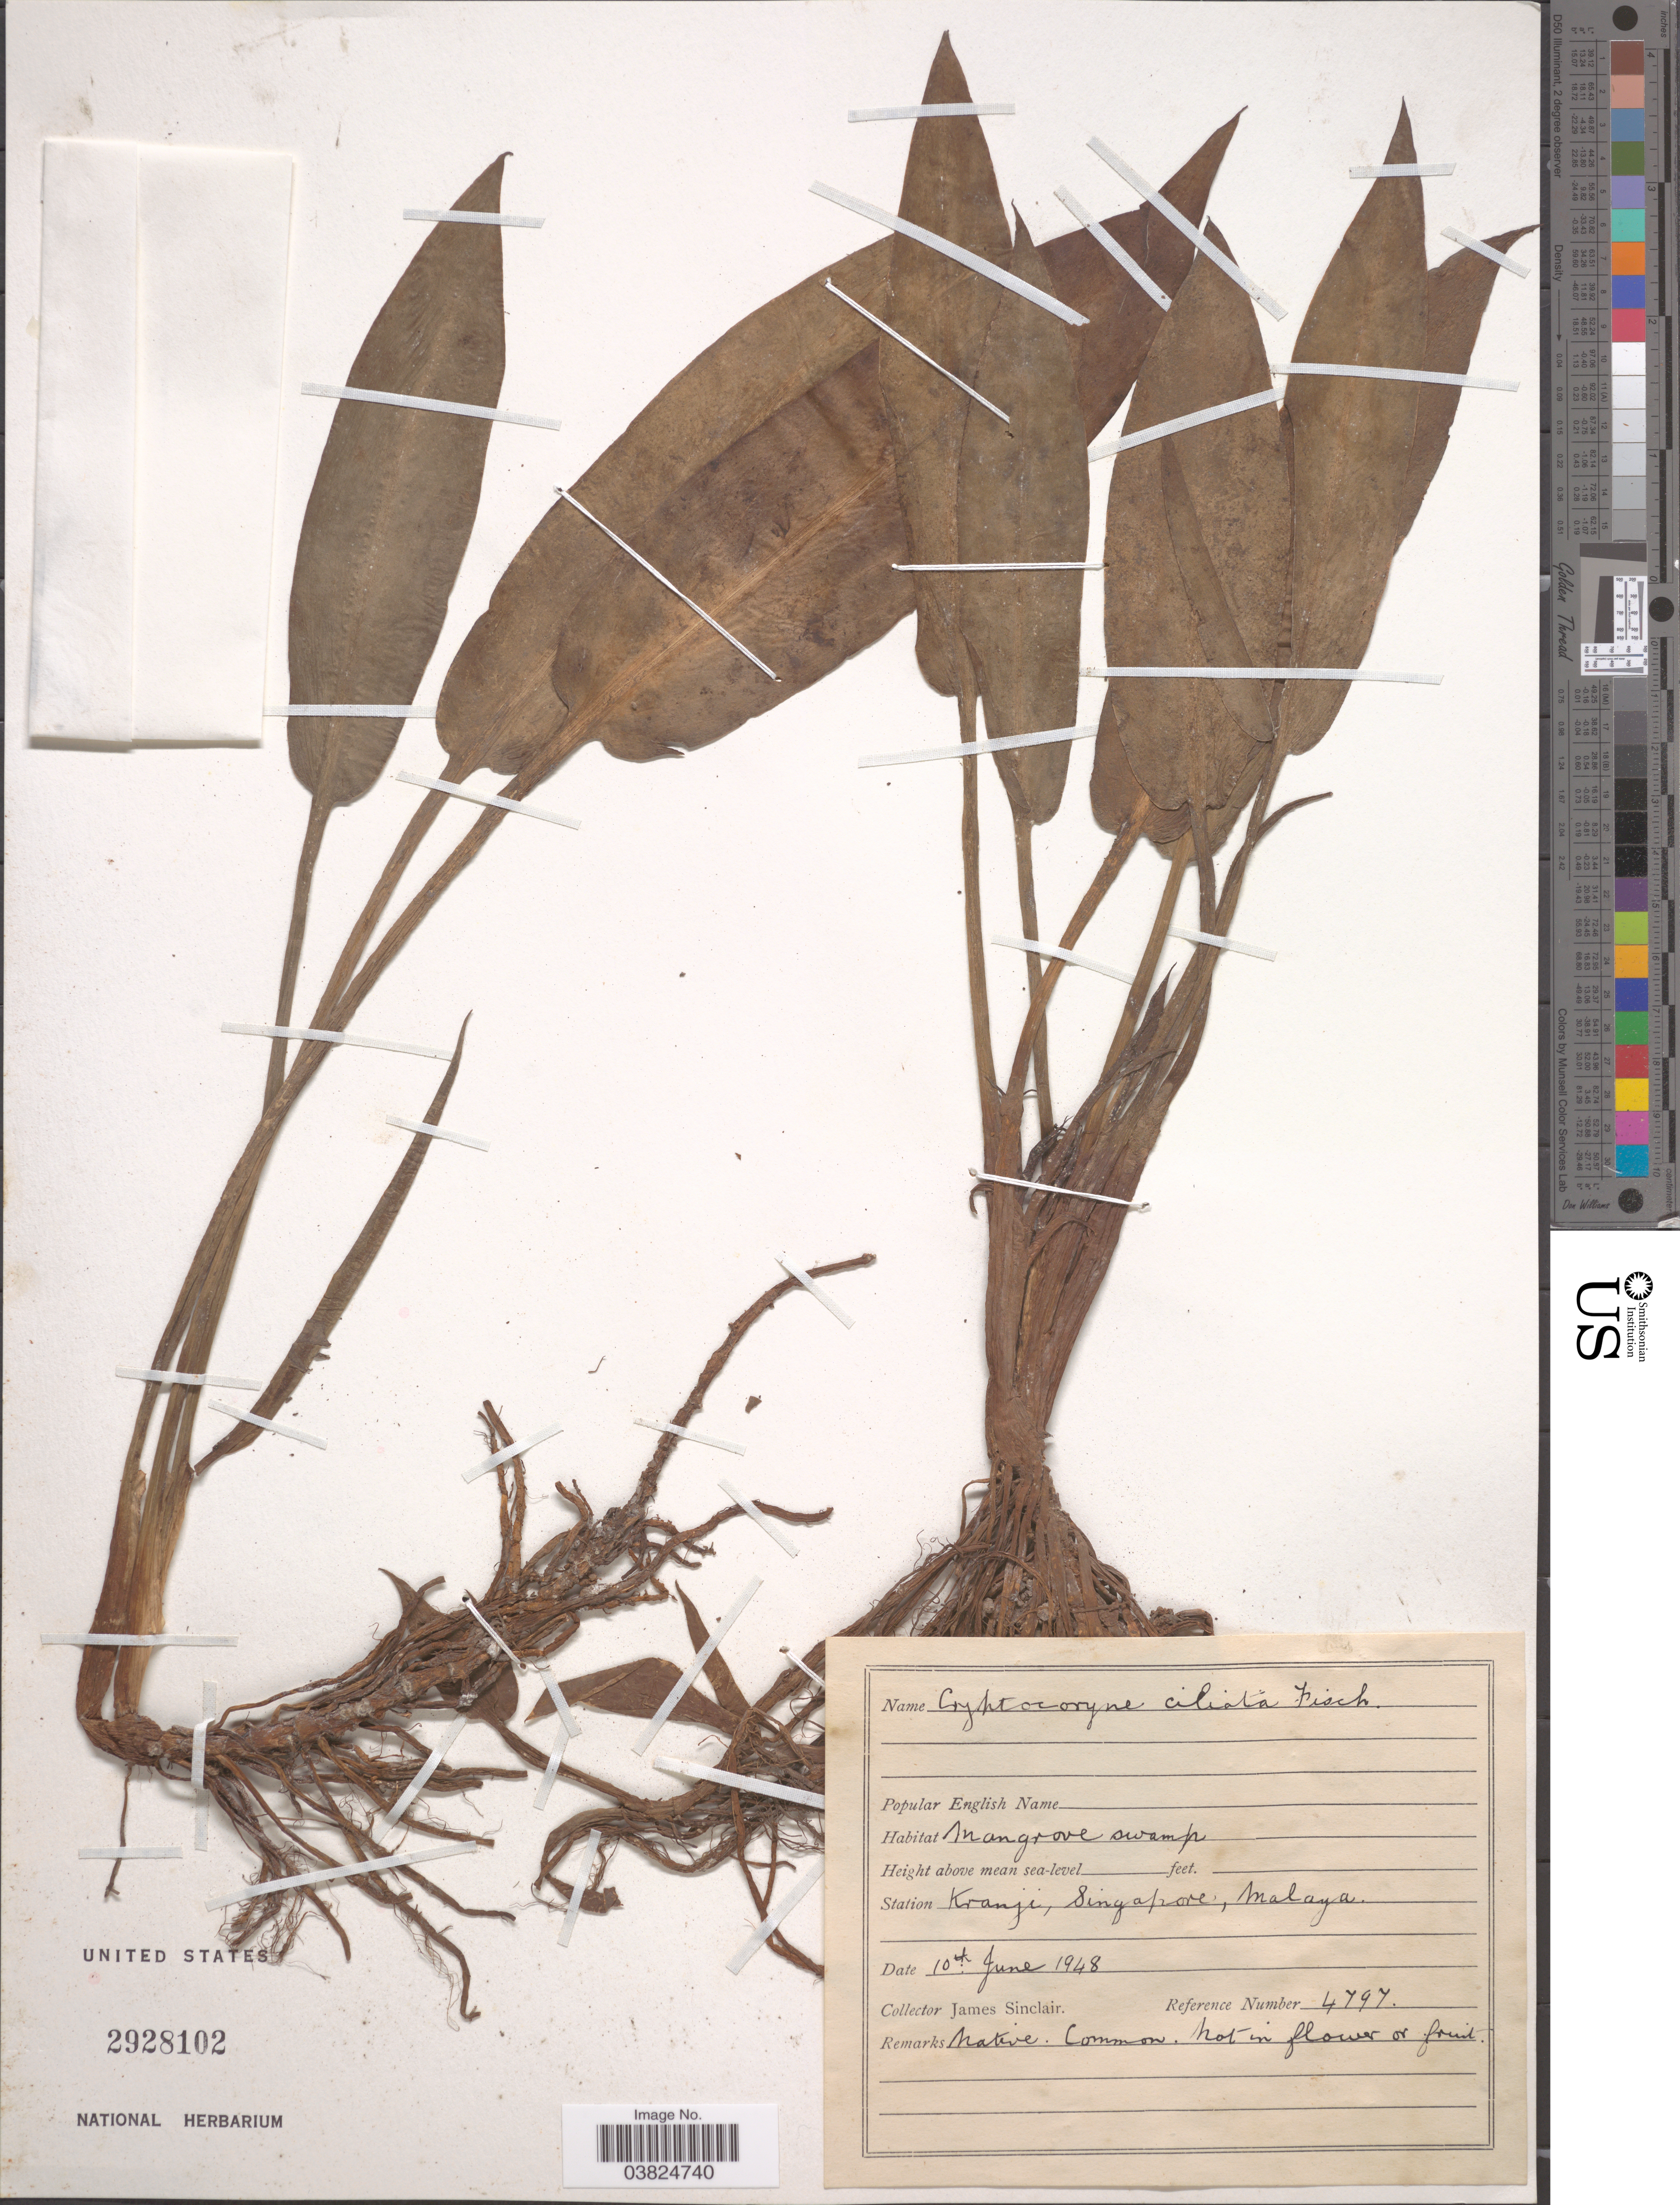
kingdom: Plantae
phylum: Tracheophyta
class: Liliopsida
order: Alismatales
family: Araceae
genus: Cryptocoryne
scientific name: Cryptocoryne ciliata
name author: Fisch. ex Schott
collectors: J. Sinclair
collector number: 4797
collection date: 1948-06-10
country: Singapore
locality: Station Kranji, Malaya.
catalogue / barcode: US 2928102